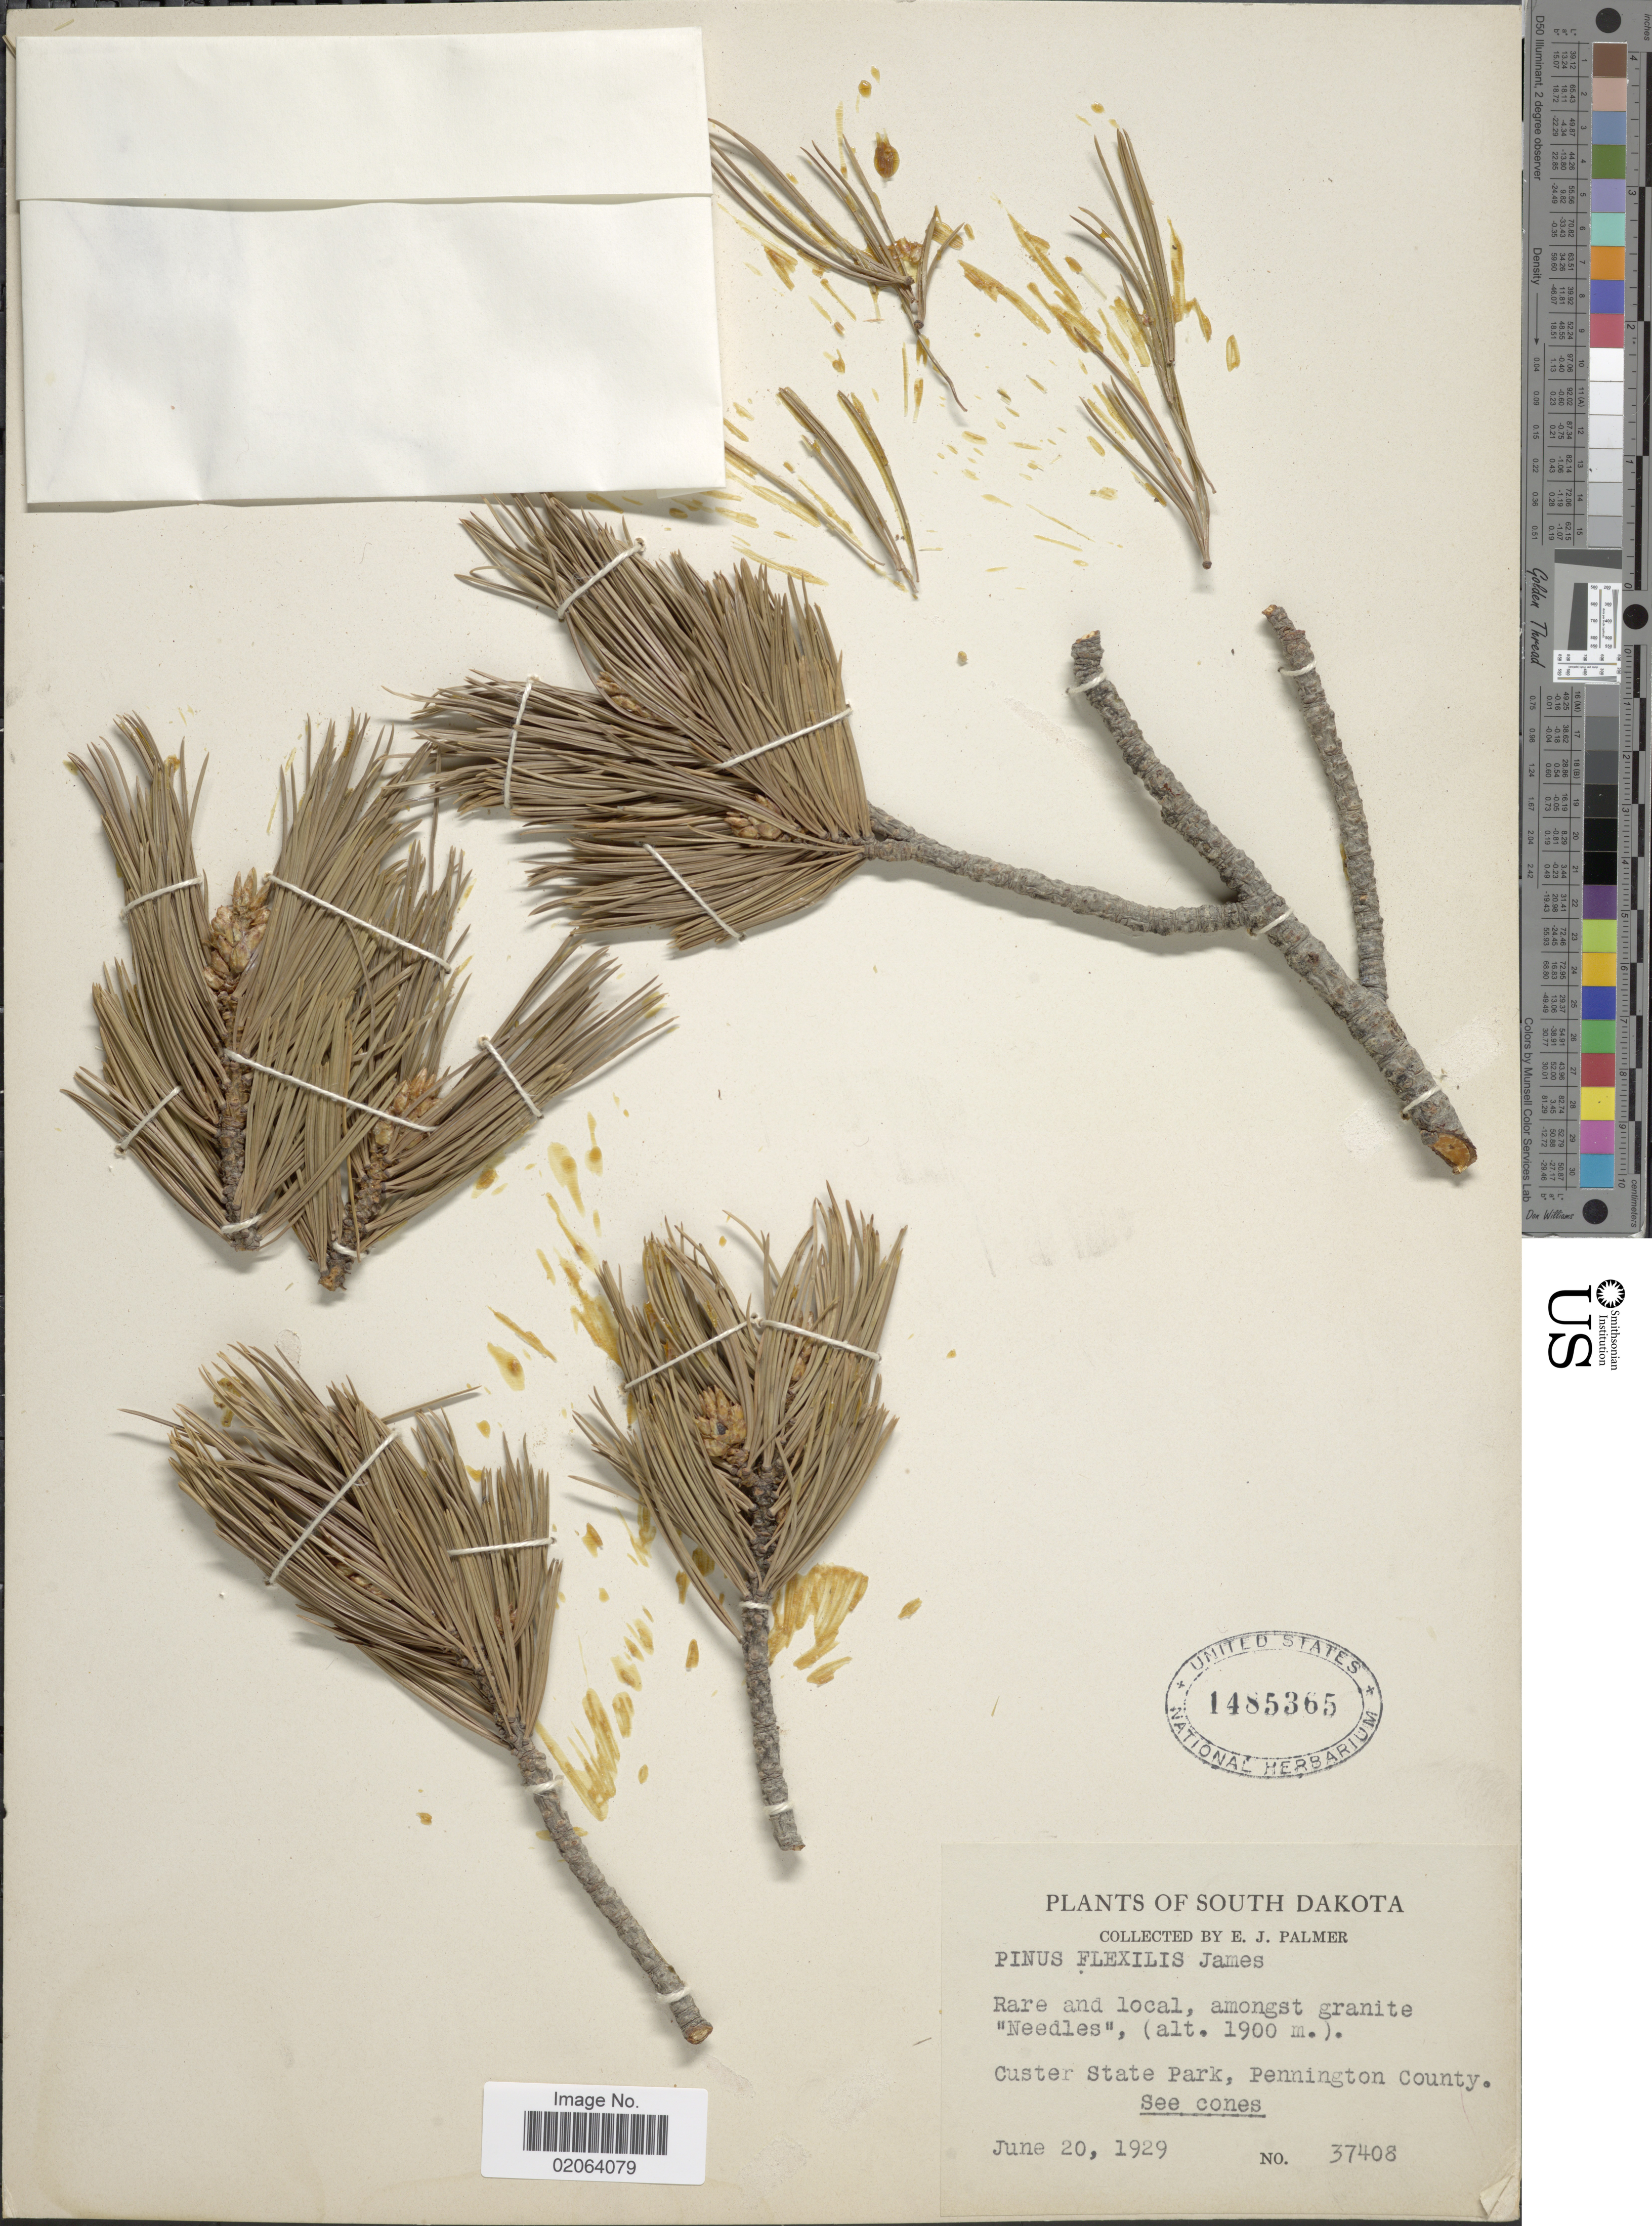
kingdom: Plantae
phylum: Tracheophyta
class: Pinopsida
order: Pinales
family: Pinaceae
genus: Pinus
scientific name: Pinus flexilis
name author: E. James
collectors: E. J. Palmer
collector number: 37408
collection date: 1929-06-20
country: United States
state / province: South Dakota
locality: Custer State Park, Pennington County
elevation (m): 1900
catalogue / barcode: US 1485365